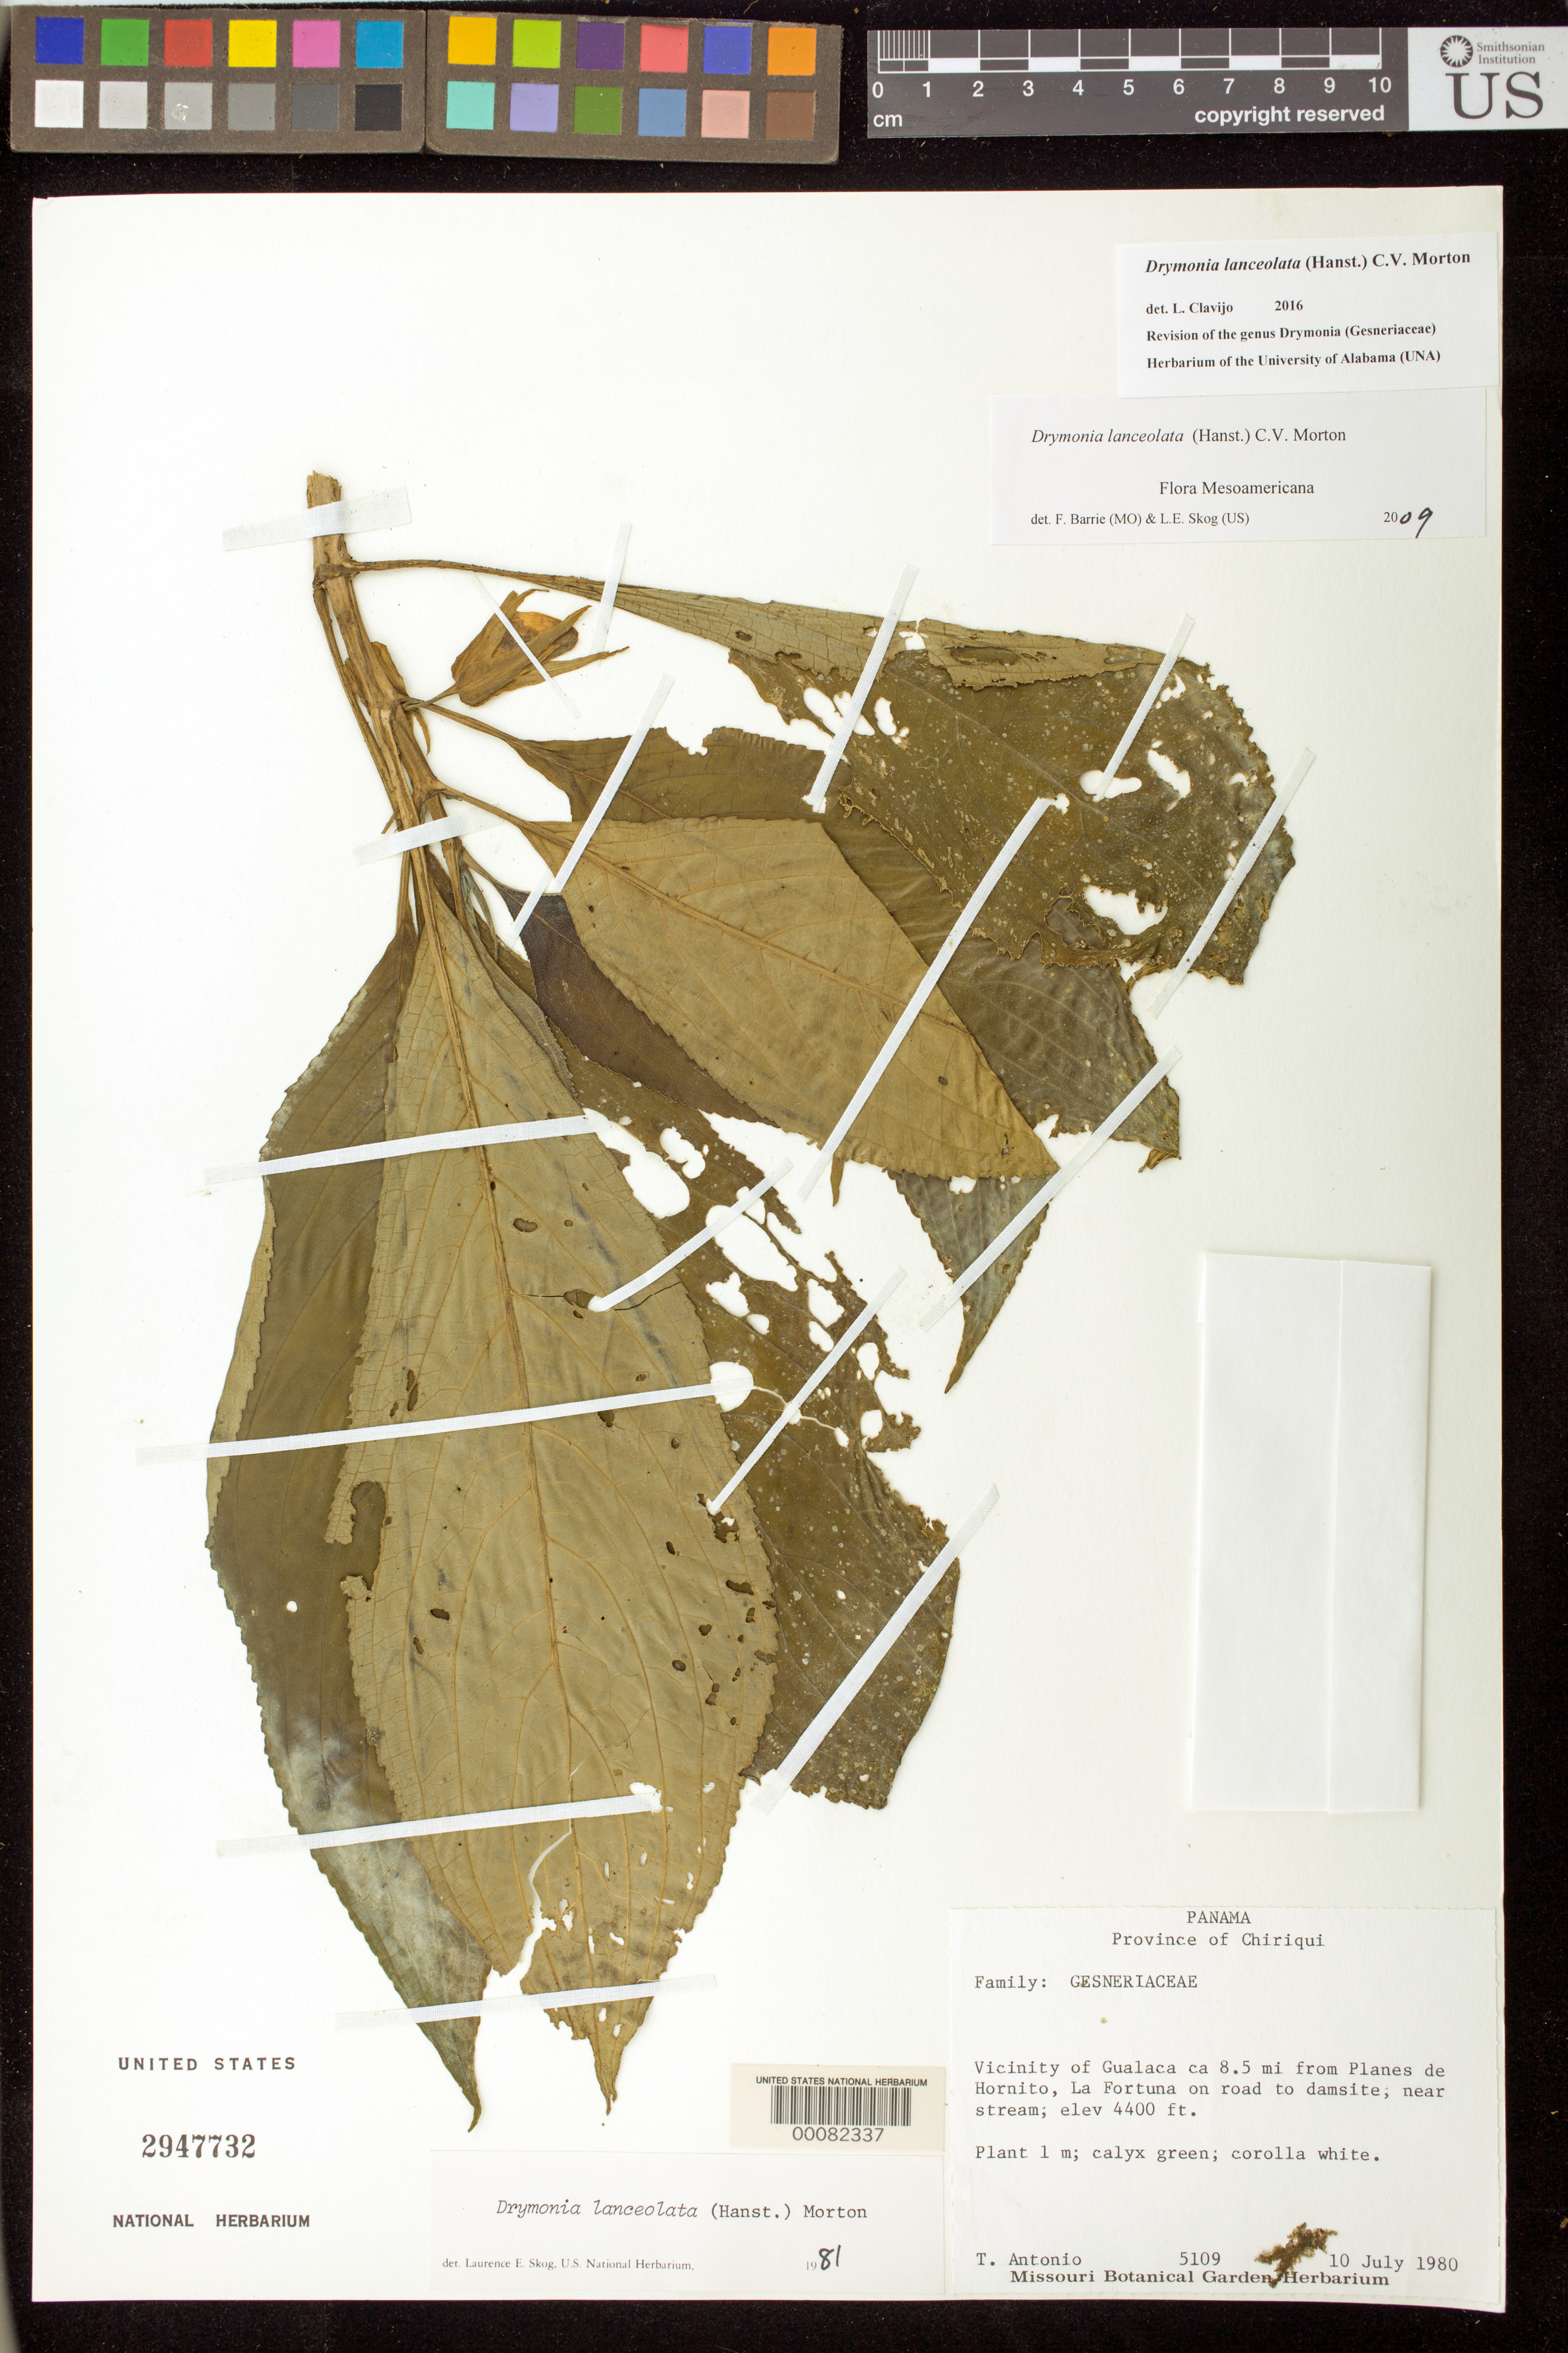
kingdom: Plantae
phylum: Tracheophyta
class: Magnoliopsida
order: Lamiales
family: Gesneriaceae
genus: Drymonia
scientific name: Drymonia lanceolata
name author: (Hanst.) C.V. Morton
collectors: T. Antonio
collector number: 5109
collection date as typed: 10 Jul 1980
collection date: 1980-07-10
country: Panama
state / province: Chiriquí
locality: Vicinity of Gualaca about 8.5 mi from Planes de Hornito, La Fortuna on road to damsite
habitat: Near stream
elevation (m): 1341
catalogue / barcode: US 2947732